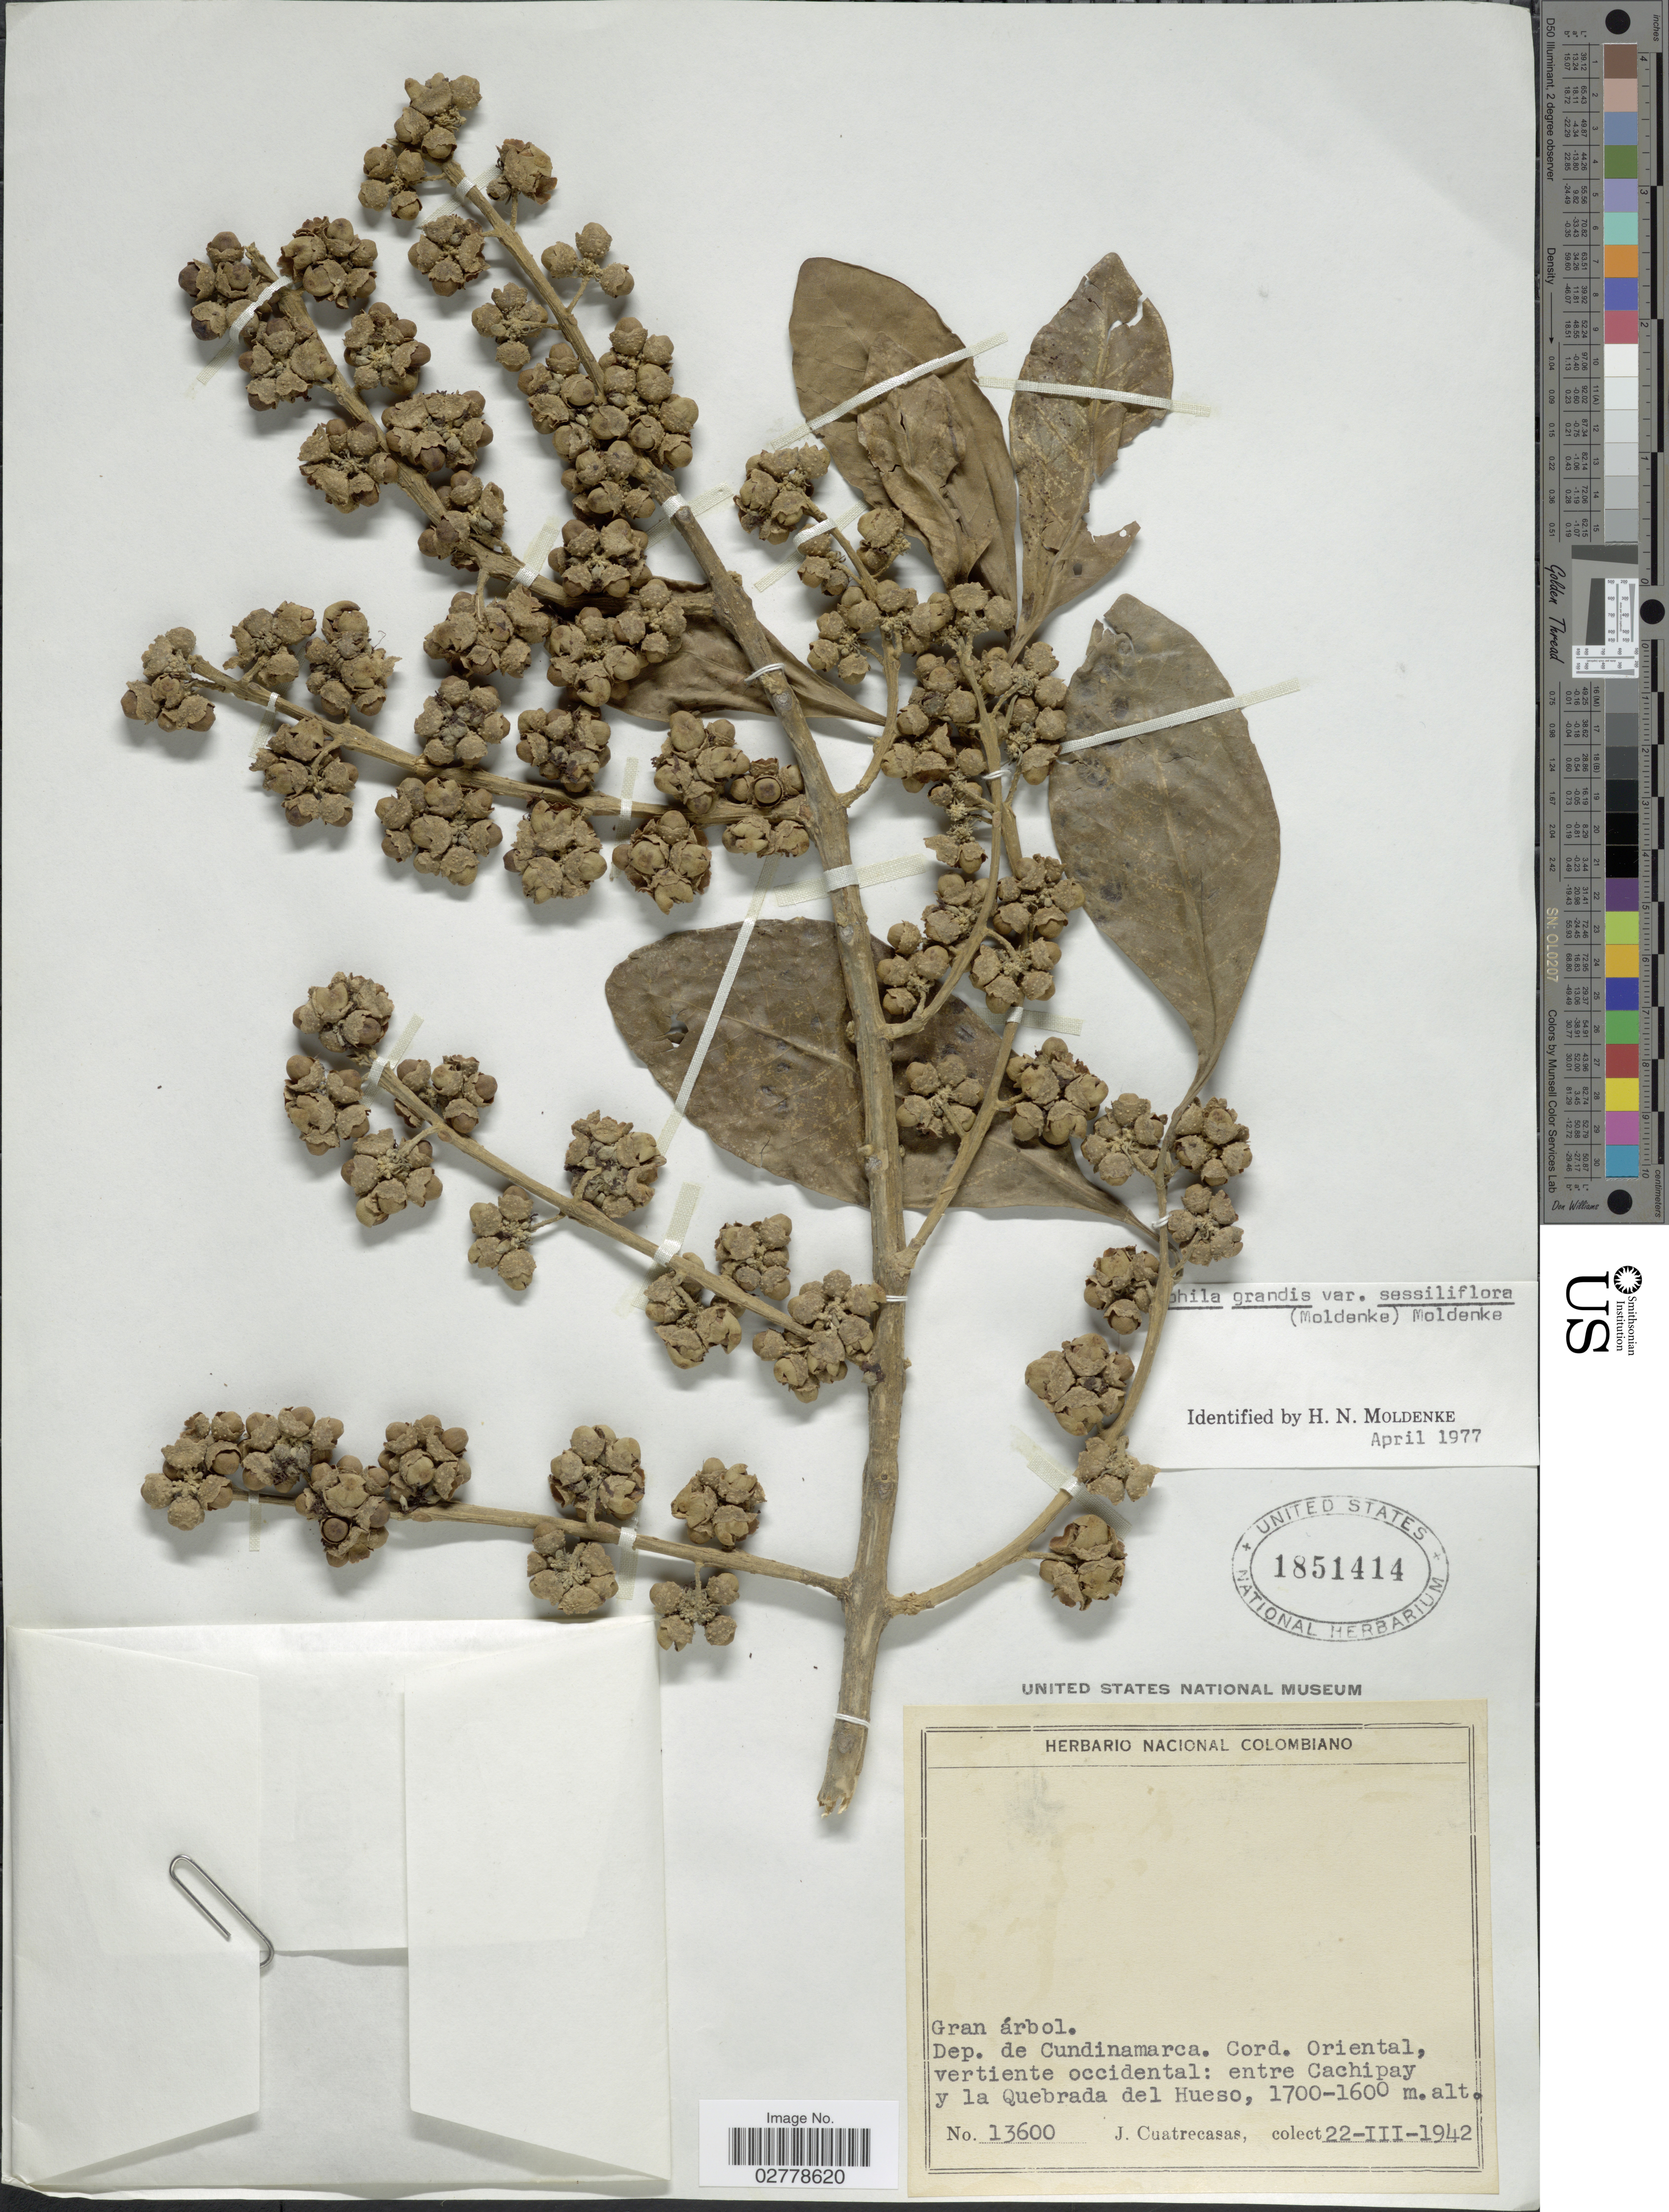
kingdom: Plantae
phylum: Tracheophyta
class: Magnoliopsida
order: Lamiales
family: Lamiaceae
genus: Aegiphila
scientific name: Aegiphila grandis var. sessiliflora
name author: (Moldenke) Moldenke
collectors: J. Cuatrecasas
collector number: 13600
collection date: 1942-03-22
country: Colombia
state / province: Cundinamarca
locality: Dep. de Cundinamarca. Cord. Oriental, vertiente occidental: entre Cachipay y la Quebrada del Hueso.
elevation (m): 1600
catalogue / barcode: US 1851414